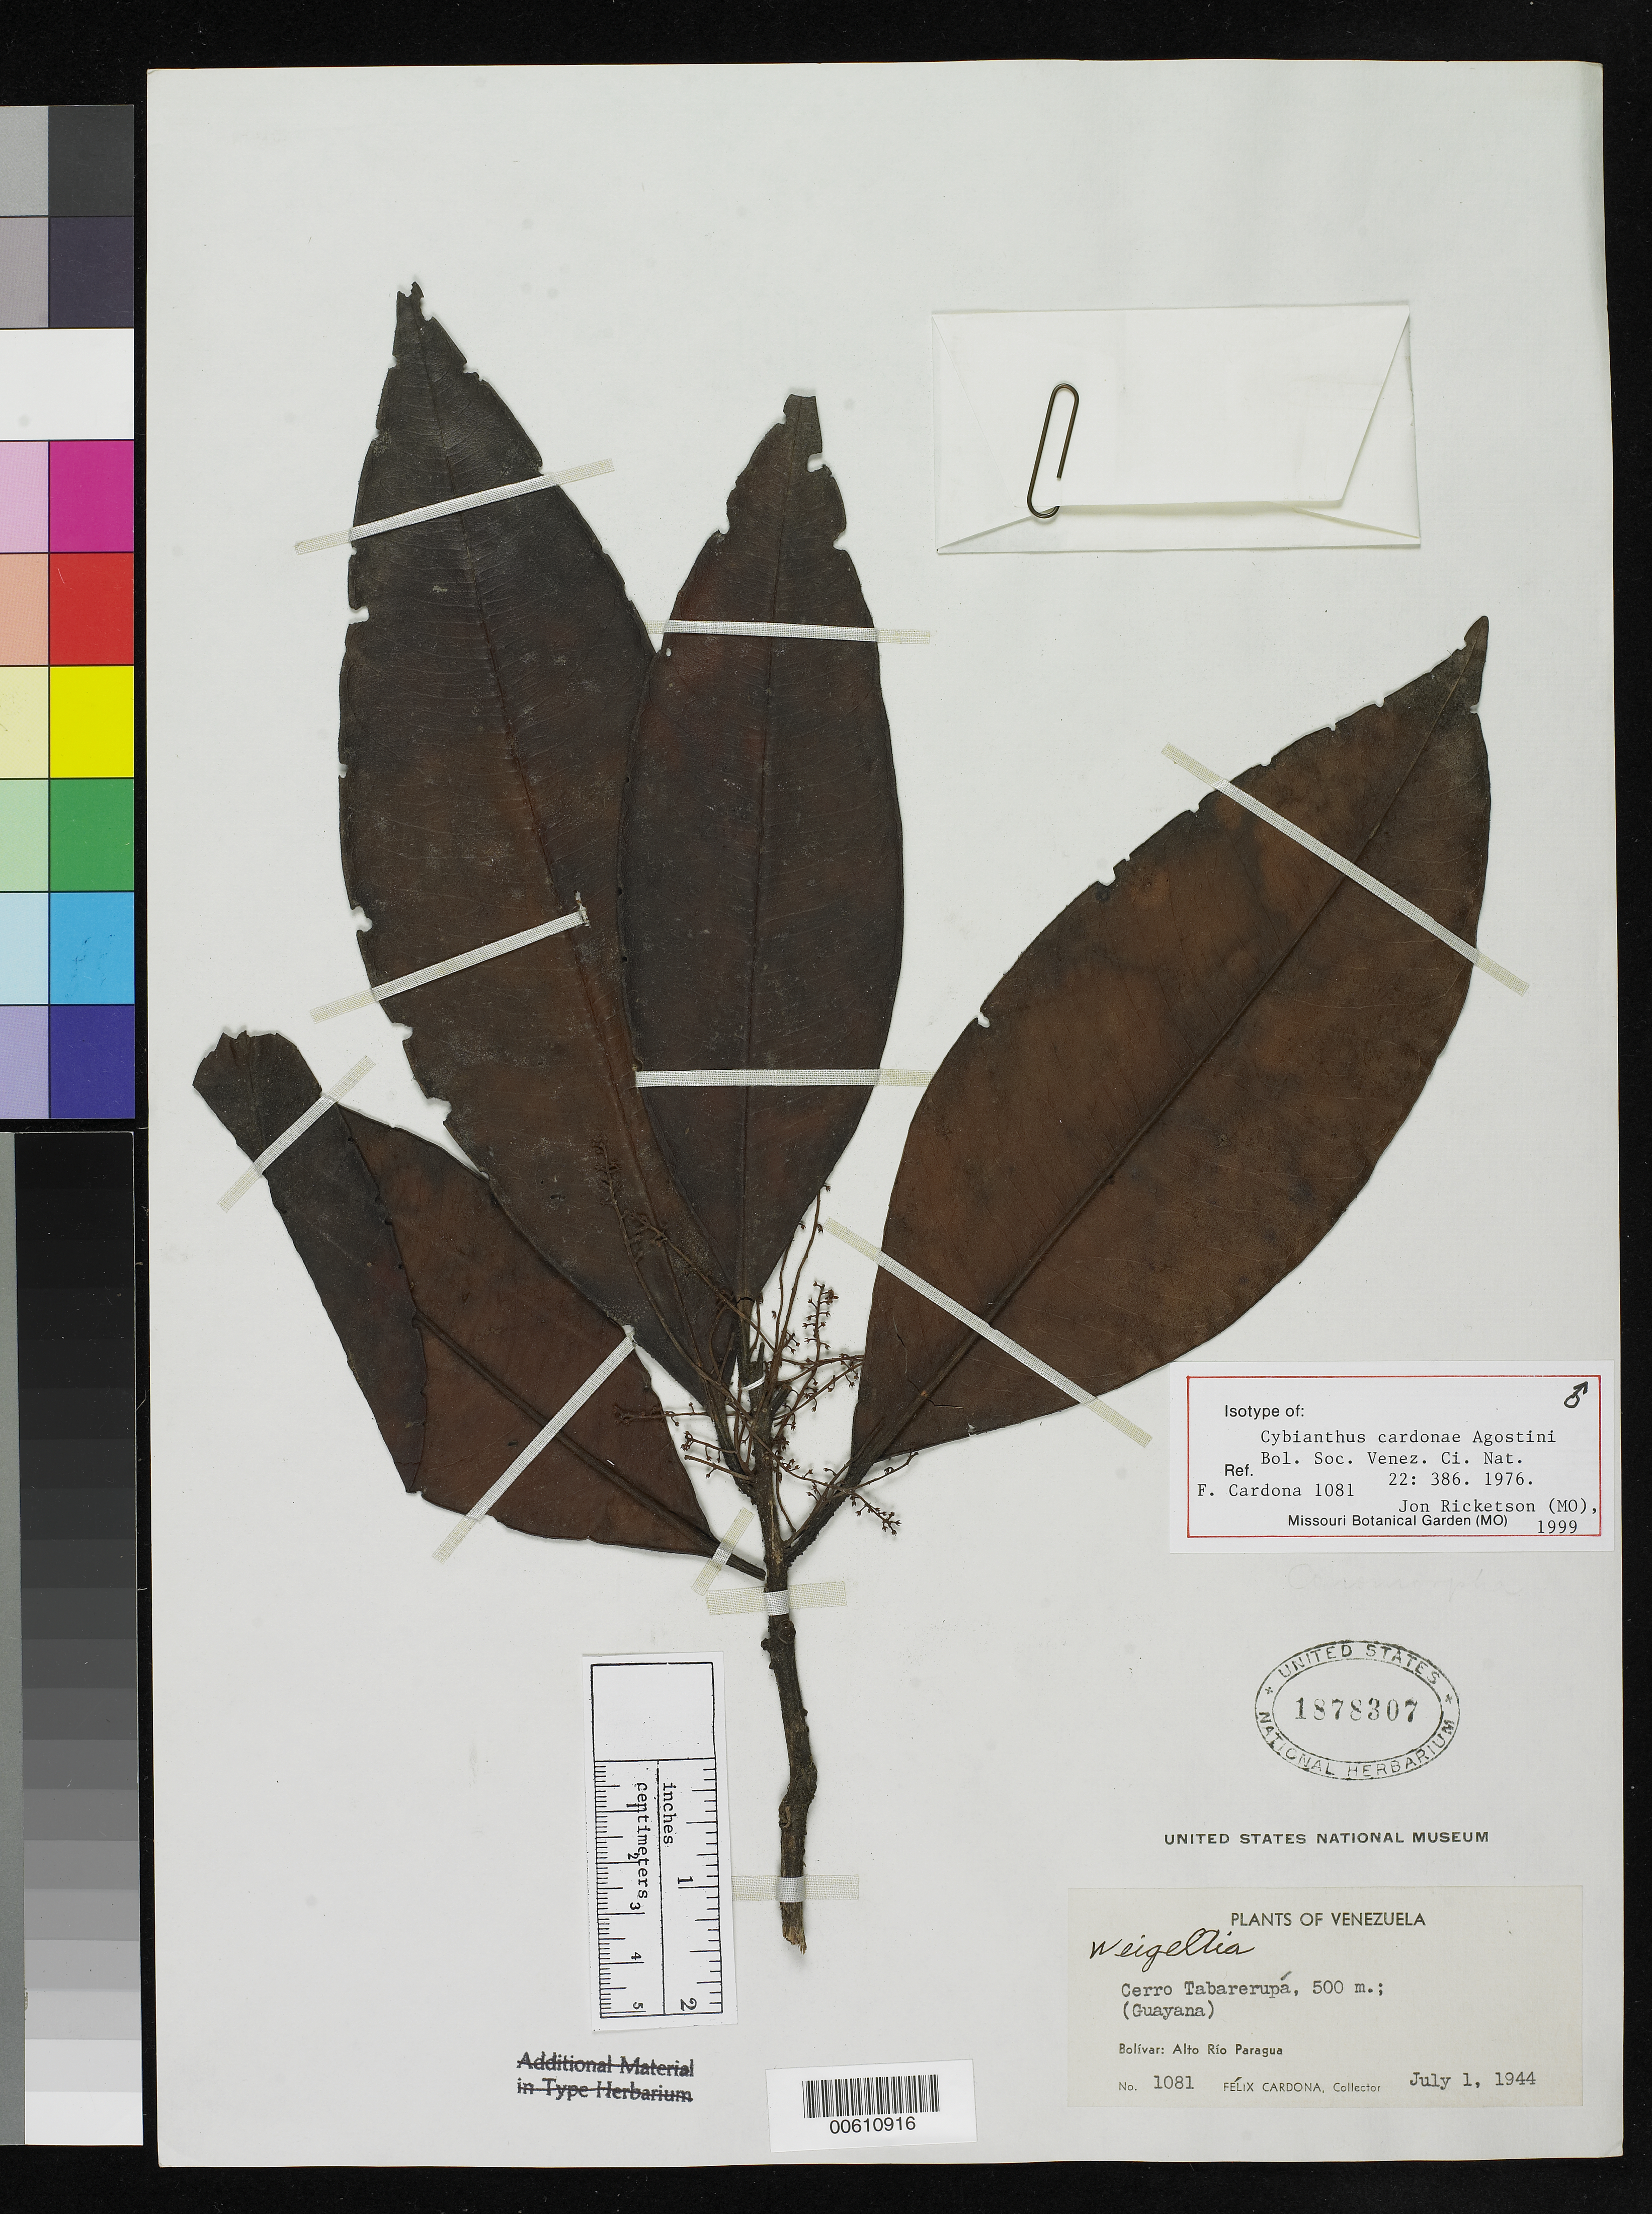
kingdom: Plantae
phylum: Tracheophyta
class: Magnoliopsida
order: Ericales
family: Primulaceae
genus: Cybianthus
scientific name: Cybianthus cardonae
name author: G. Agostini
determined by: Ricketson, Jon M., (MO), Missouri Botanical Garden (UNITED STATES)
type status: Isotype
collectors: F. Cardona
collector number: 1081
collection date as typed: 01 Jul 1944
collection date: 1944-07-01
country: Venezuela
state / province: Bolívar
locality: Alto Río Paragua, Cerro Tabarerupá (Guayana).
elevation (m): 500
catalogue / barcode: US 1878307